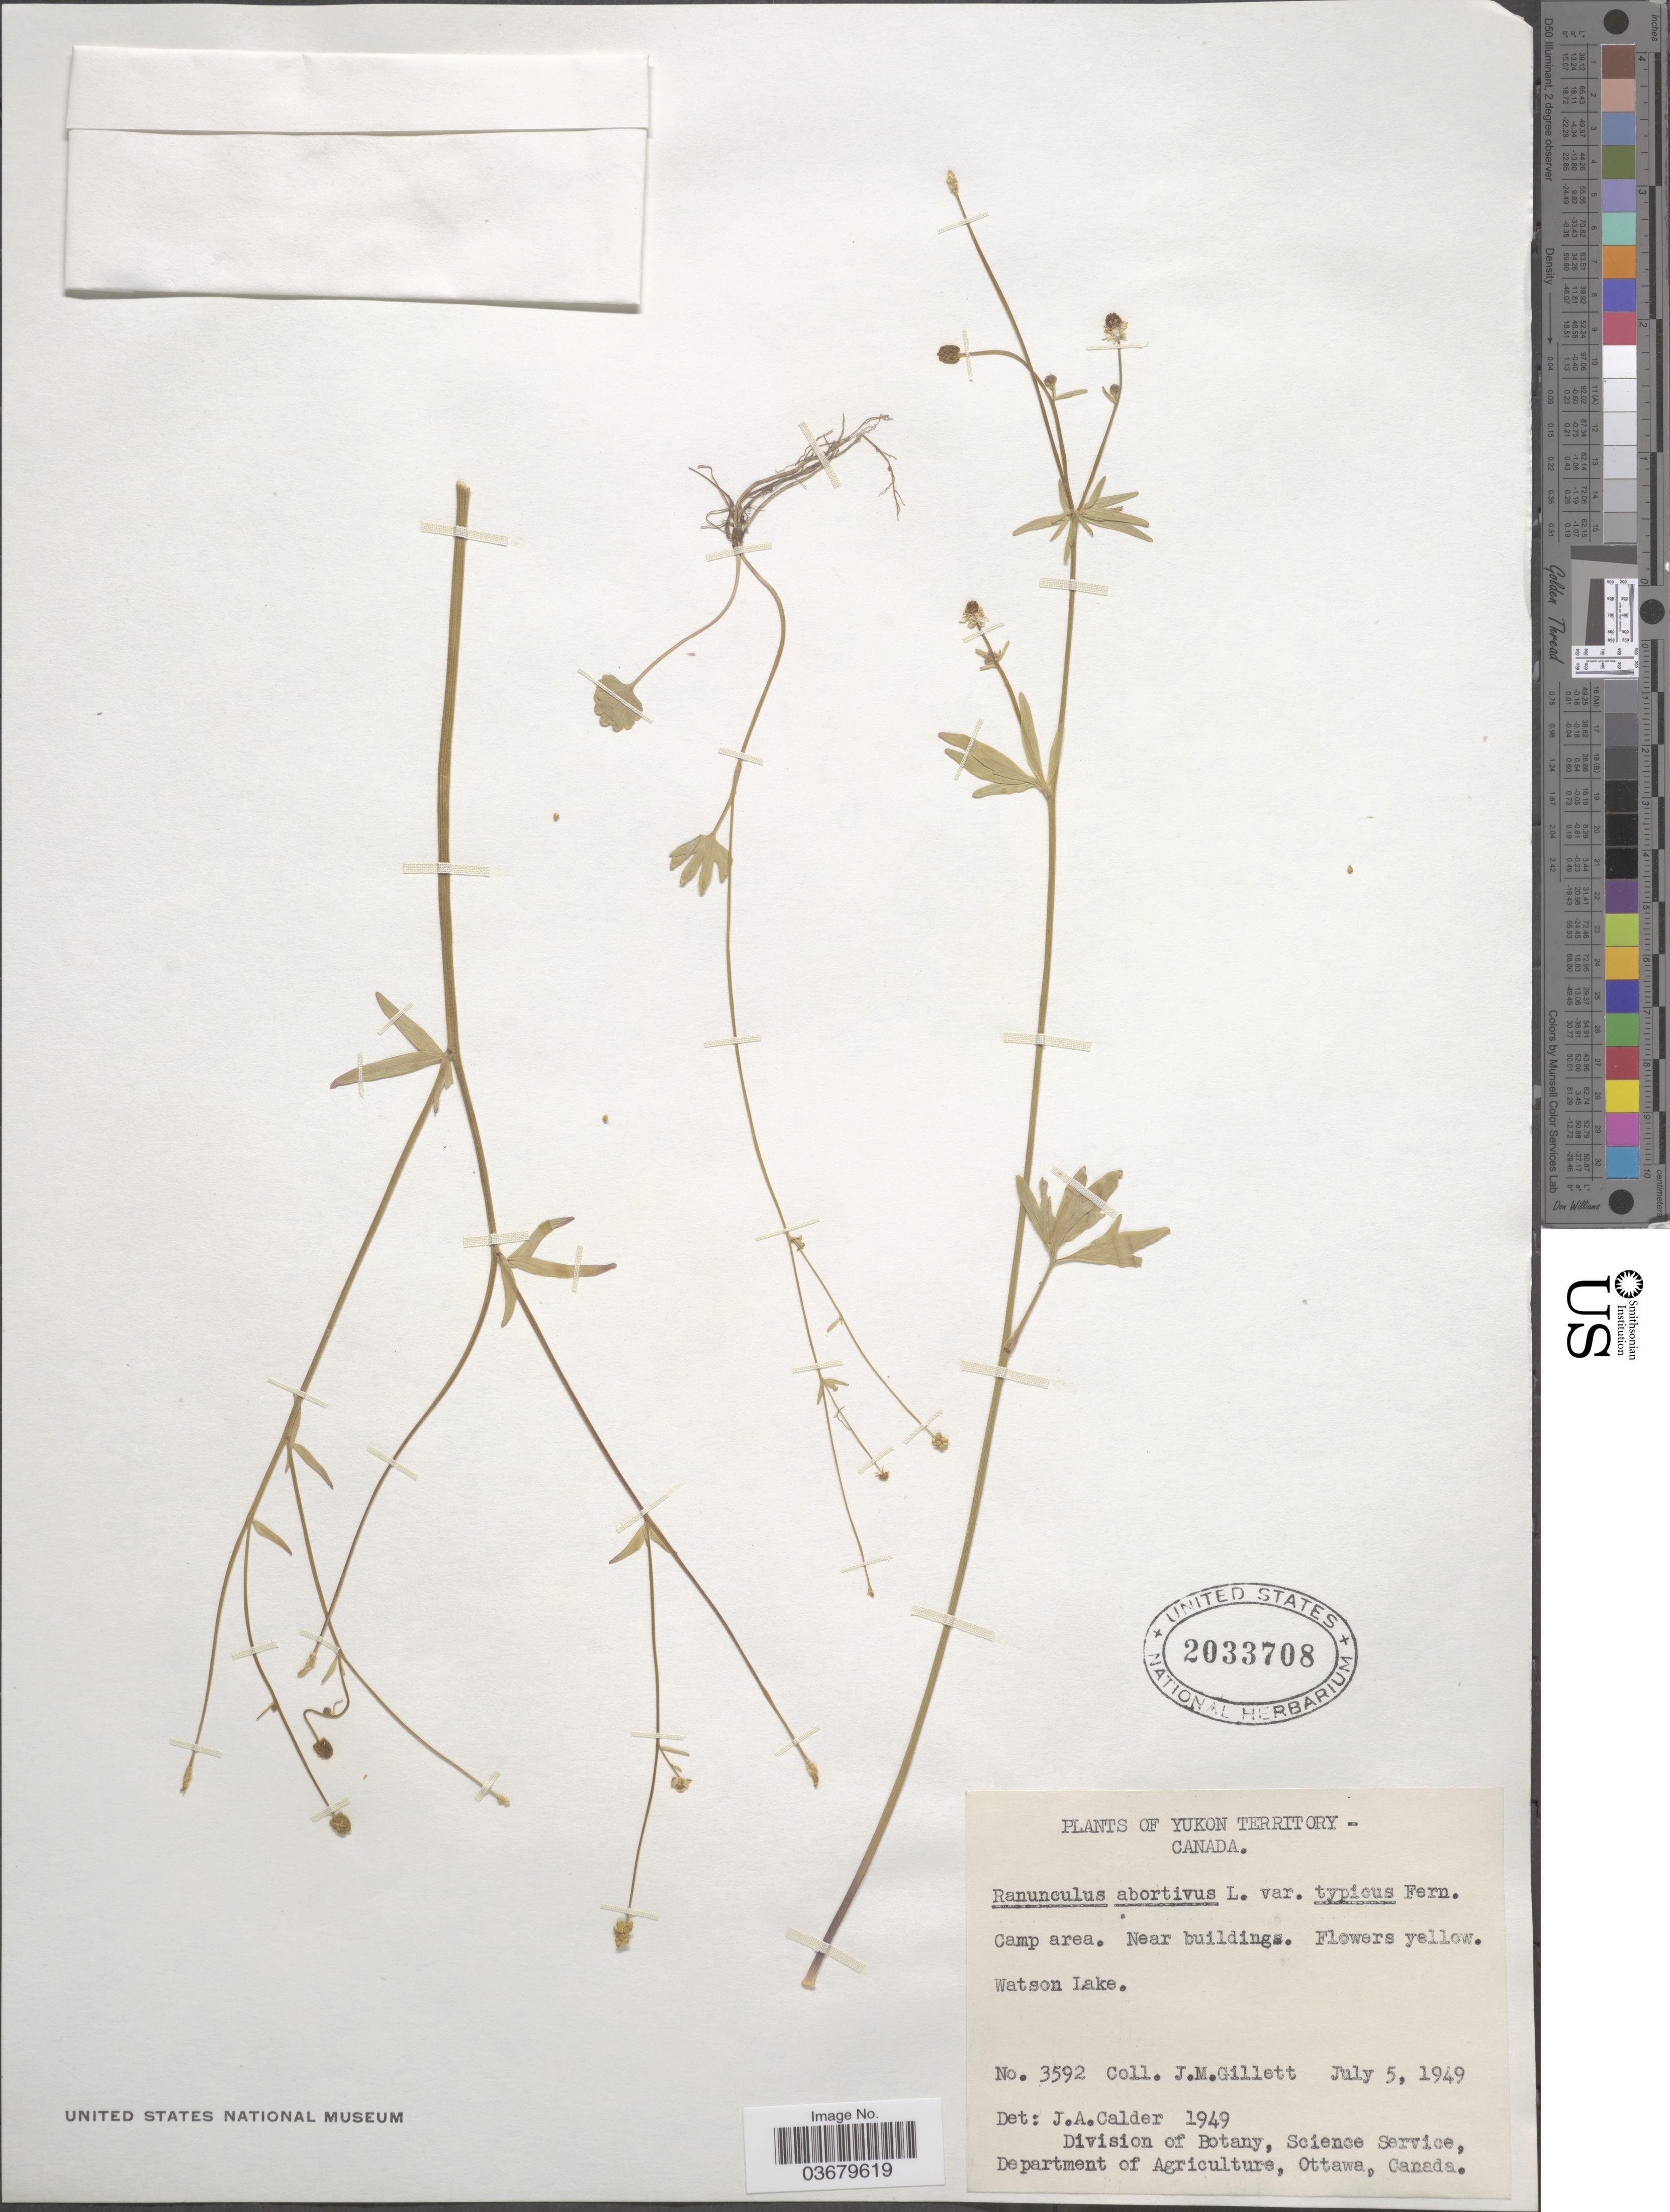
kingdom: Plantae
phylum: Tracheophyta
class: Magnoliopsida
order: Ranunculales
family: Ranunculaceae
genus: Ranunculus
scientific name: Ranunculus abortivus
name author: L.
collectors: J. M. Gillett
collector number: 3592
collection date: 1949-07-05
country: Canada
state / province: Yukon Territory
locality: Watson Lake.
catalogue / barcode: US 2033708